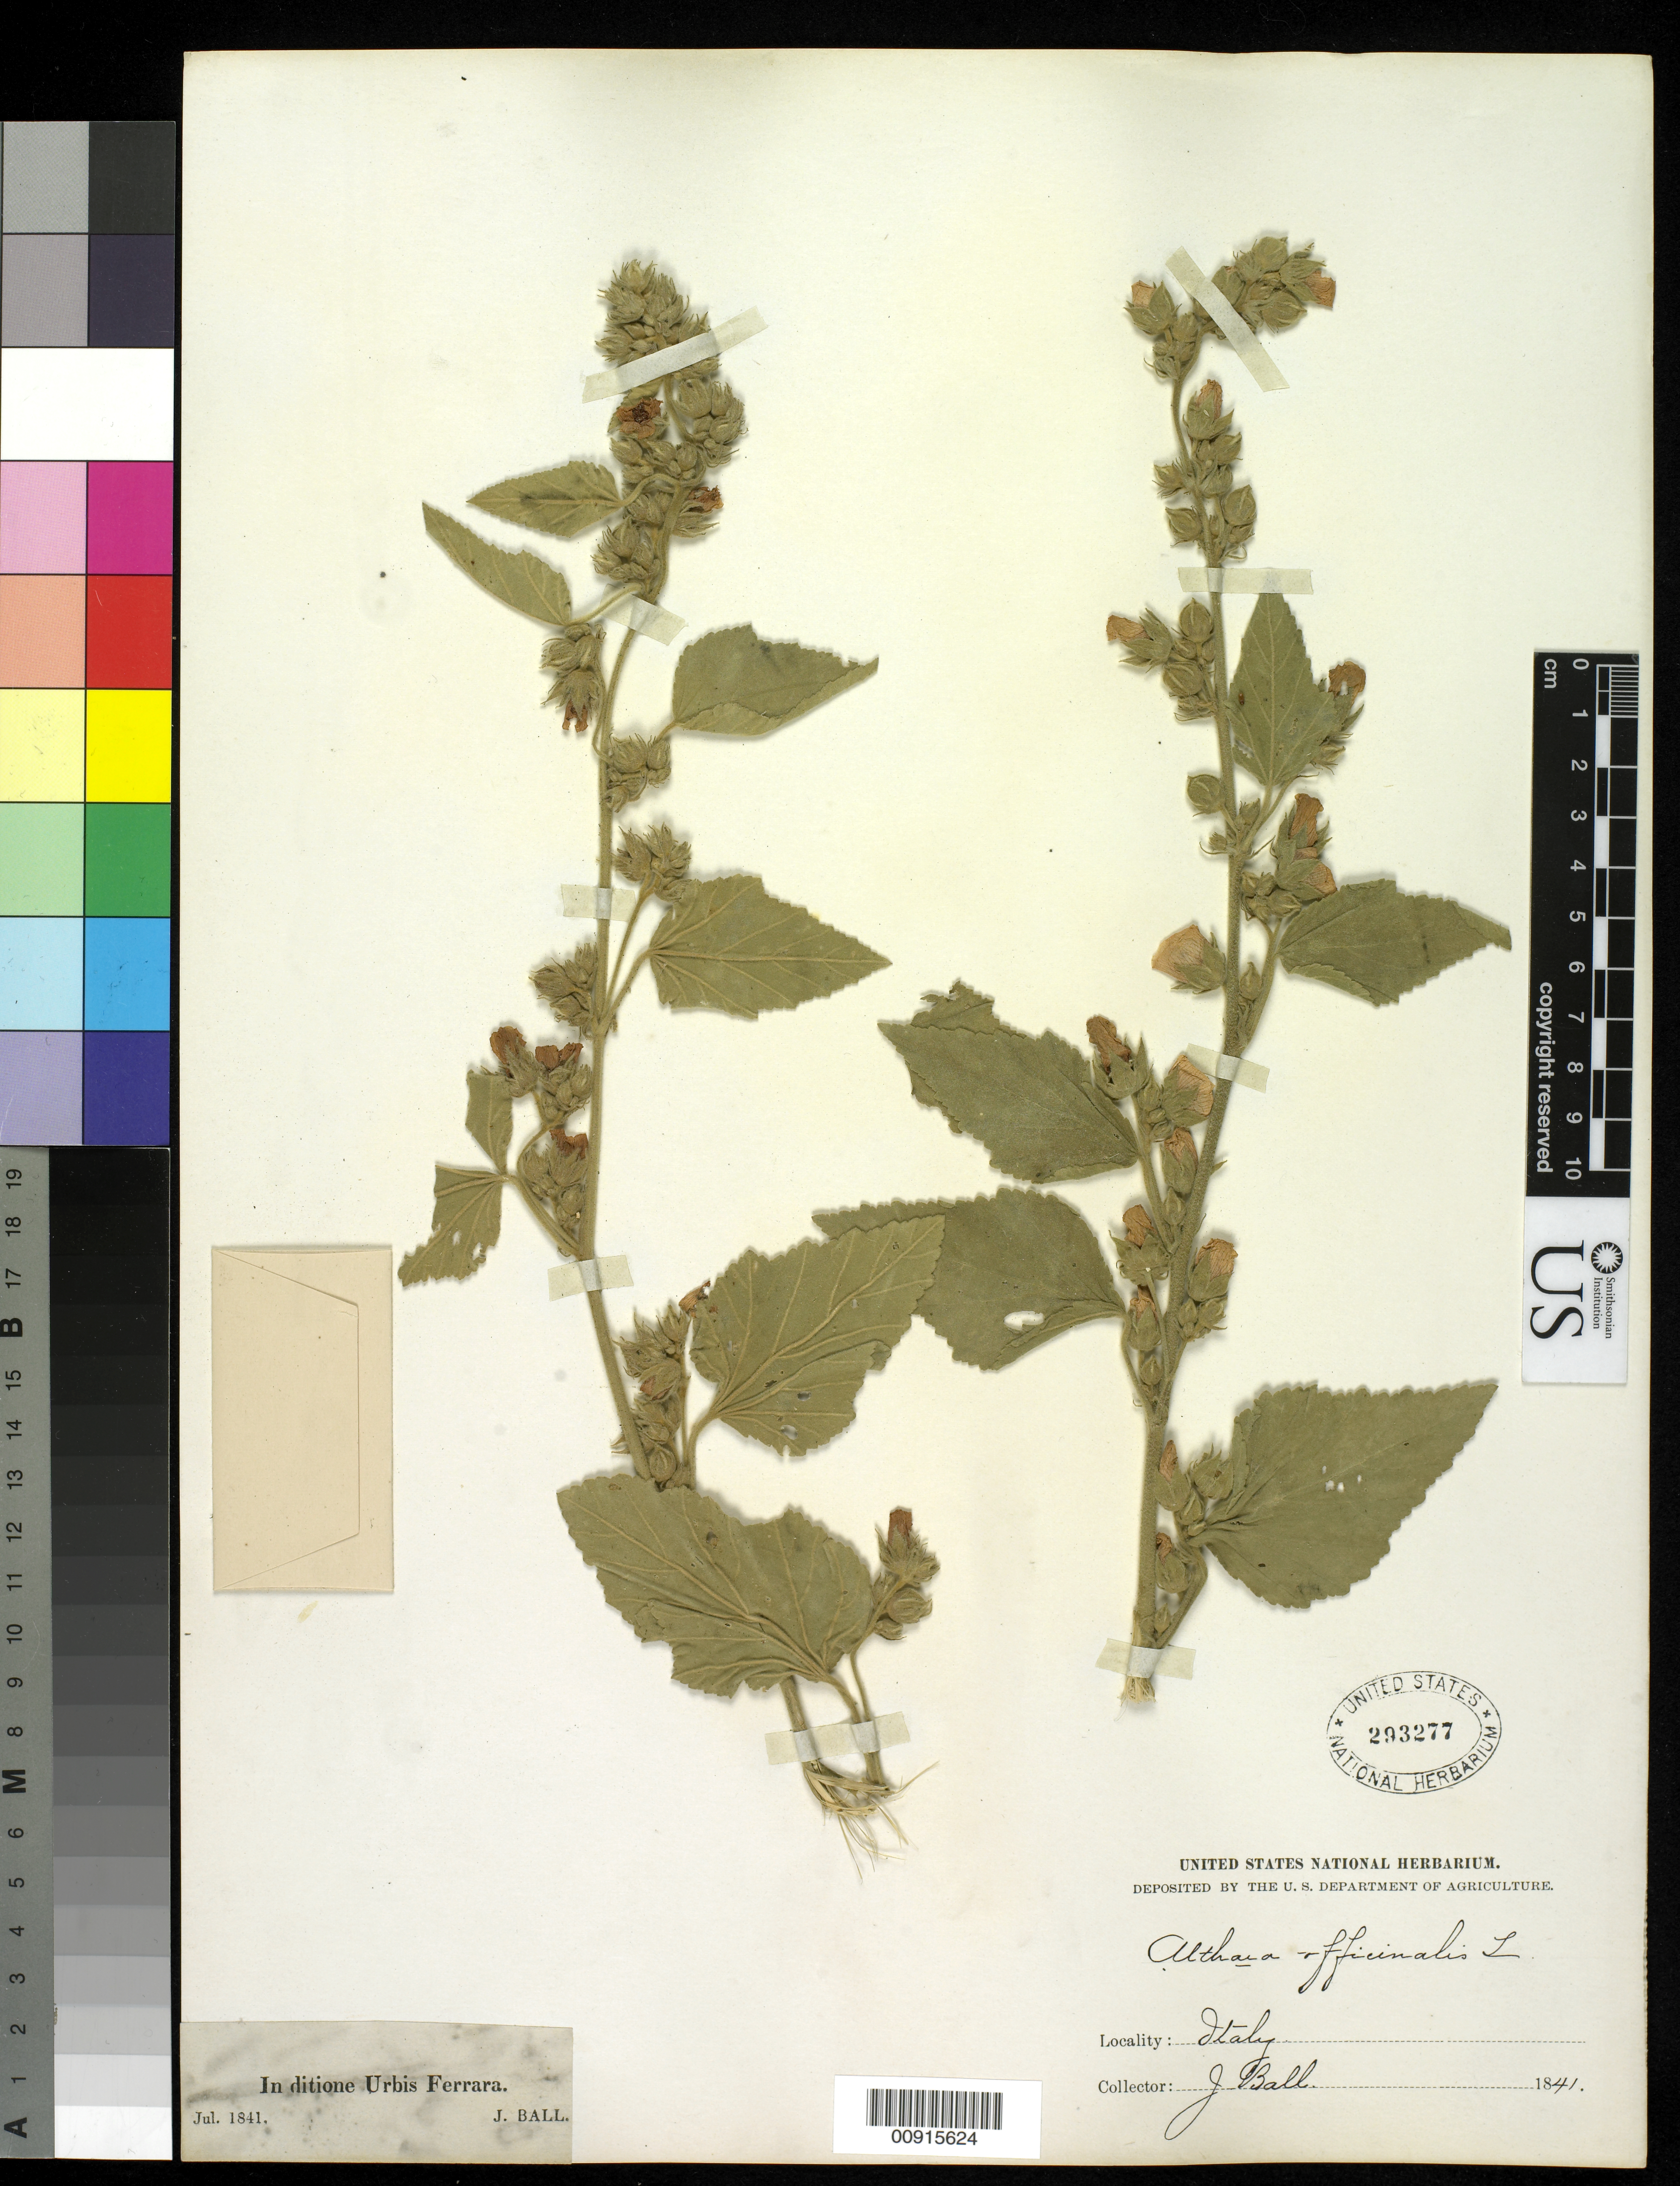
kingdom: Plantae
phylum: Tracheophyta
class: Magnoliopsida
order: Malvales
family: Malvaceae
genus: Althaea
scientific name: Althaea officinalis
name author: L.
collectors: J. Ball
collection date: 1841-07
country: Italy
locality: Ferrara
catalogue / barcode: US 293277